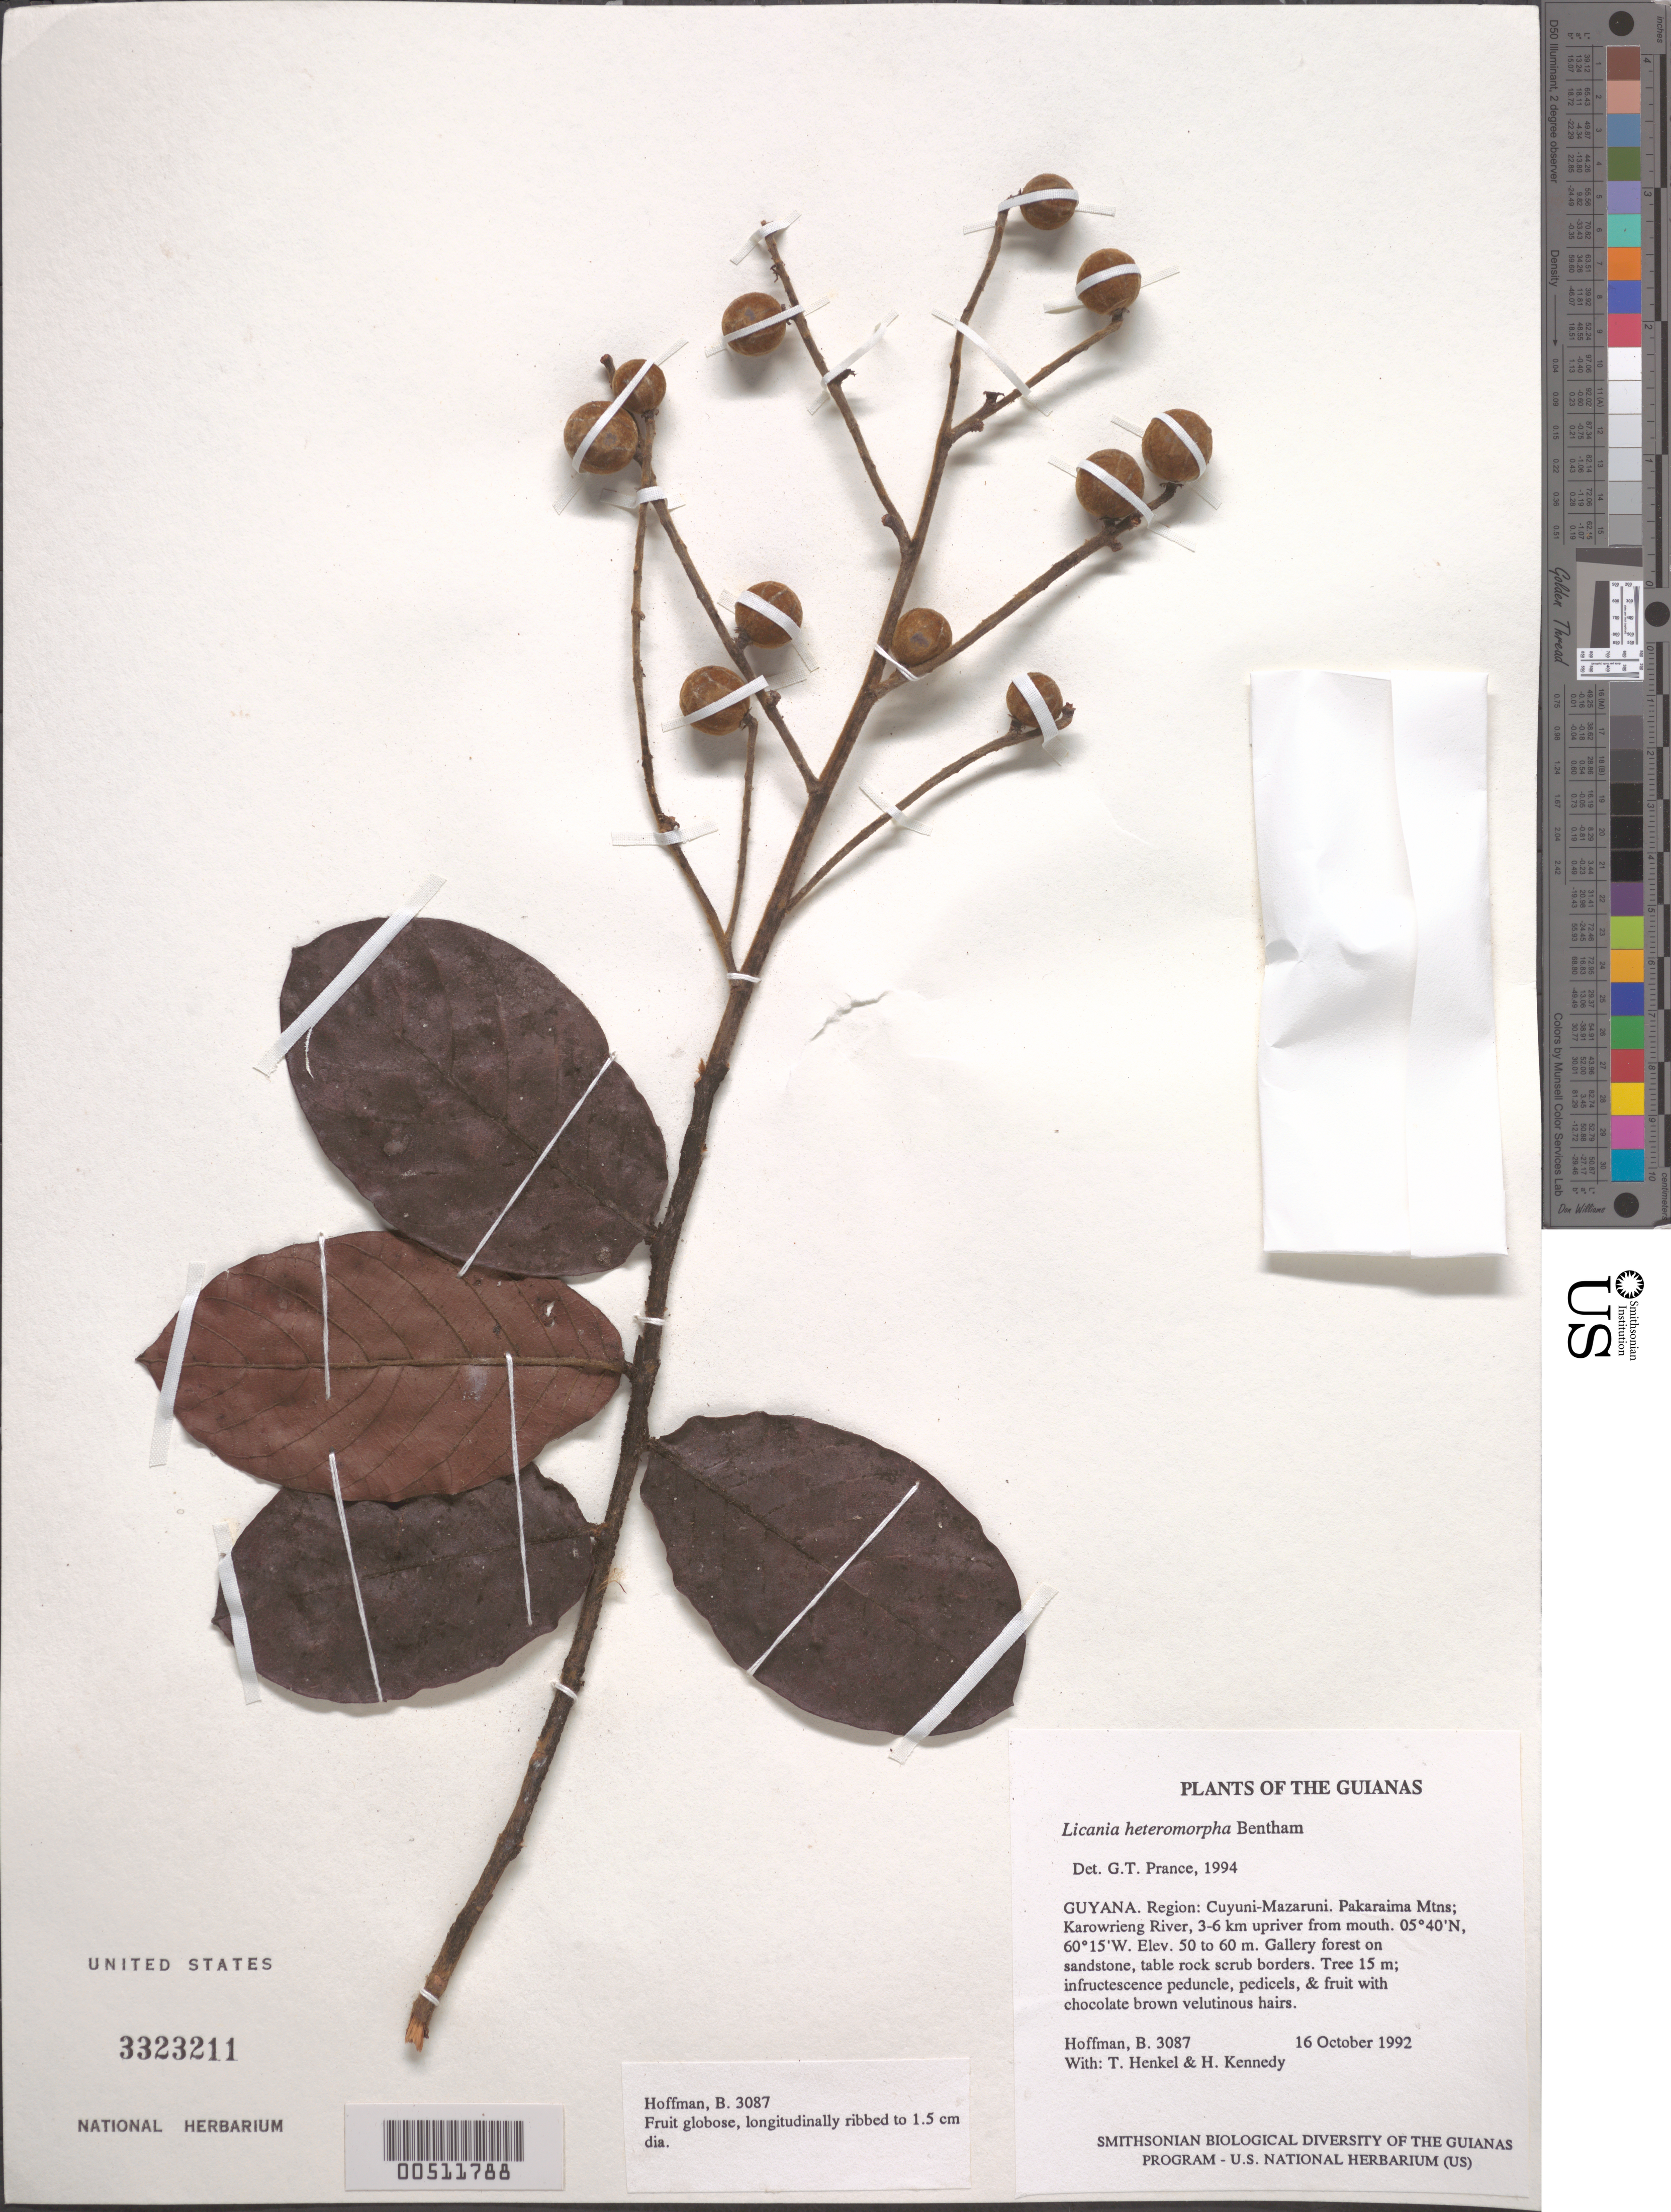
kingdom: Plantae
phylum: Tracheophyta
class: Magnoliopsida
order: Malpighiales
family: Chrysobalanaceae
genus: Hymenopus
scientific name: Hymenopus heteromorphus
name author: (Benth.) Sothers & Prance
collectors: B. Hoffman, T. Henkel & H. Kennedy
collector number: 3087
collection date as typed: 16 October 1992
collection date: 1992-10-16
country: Guyana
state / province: Cuyuni-Mazaruni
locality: Pakaraima Mountains; Karowrieng River, 3-6 km upriver from mouth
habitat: Gallery forest on sandstone, table rock scrub borders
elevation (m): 50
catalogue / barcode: US 3323211